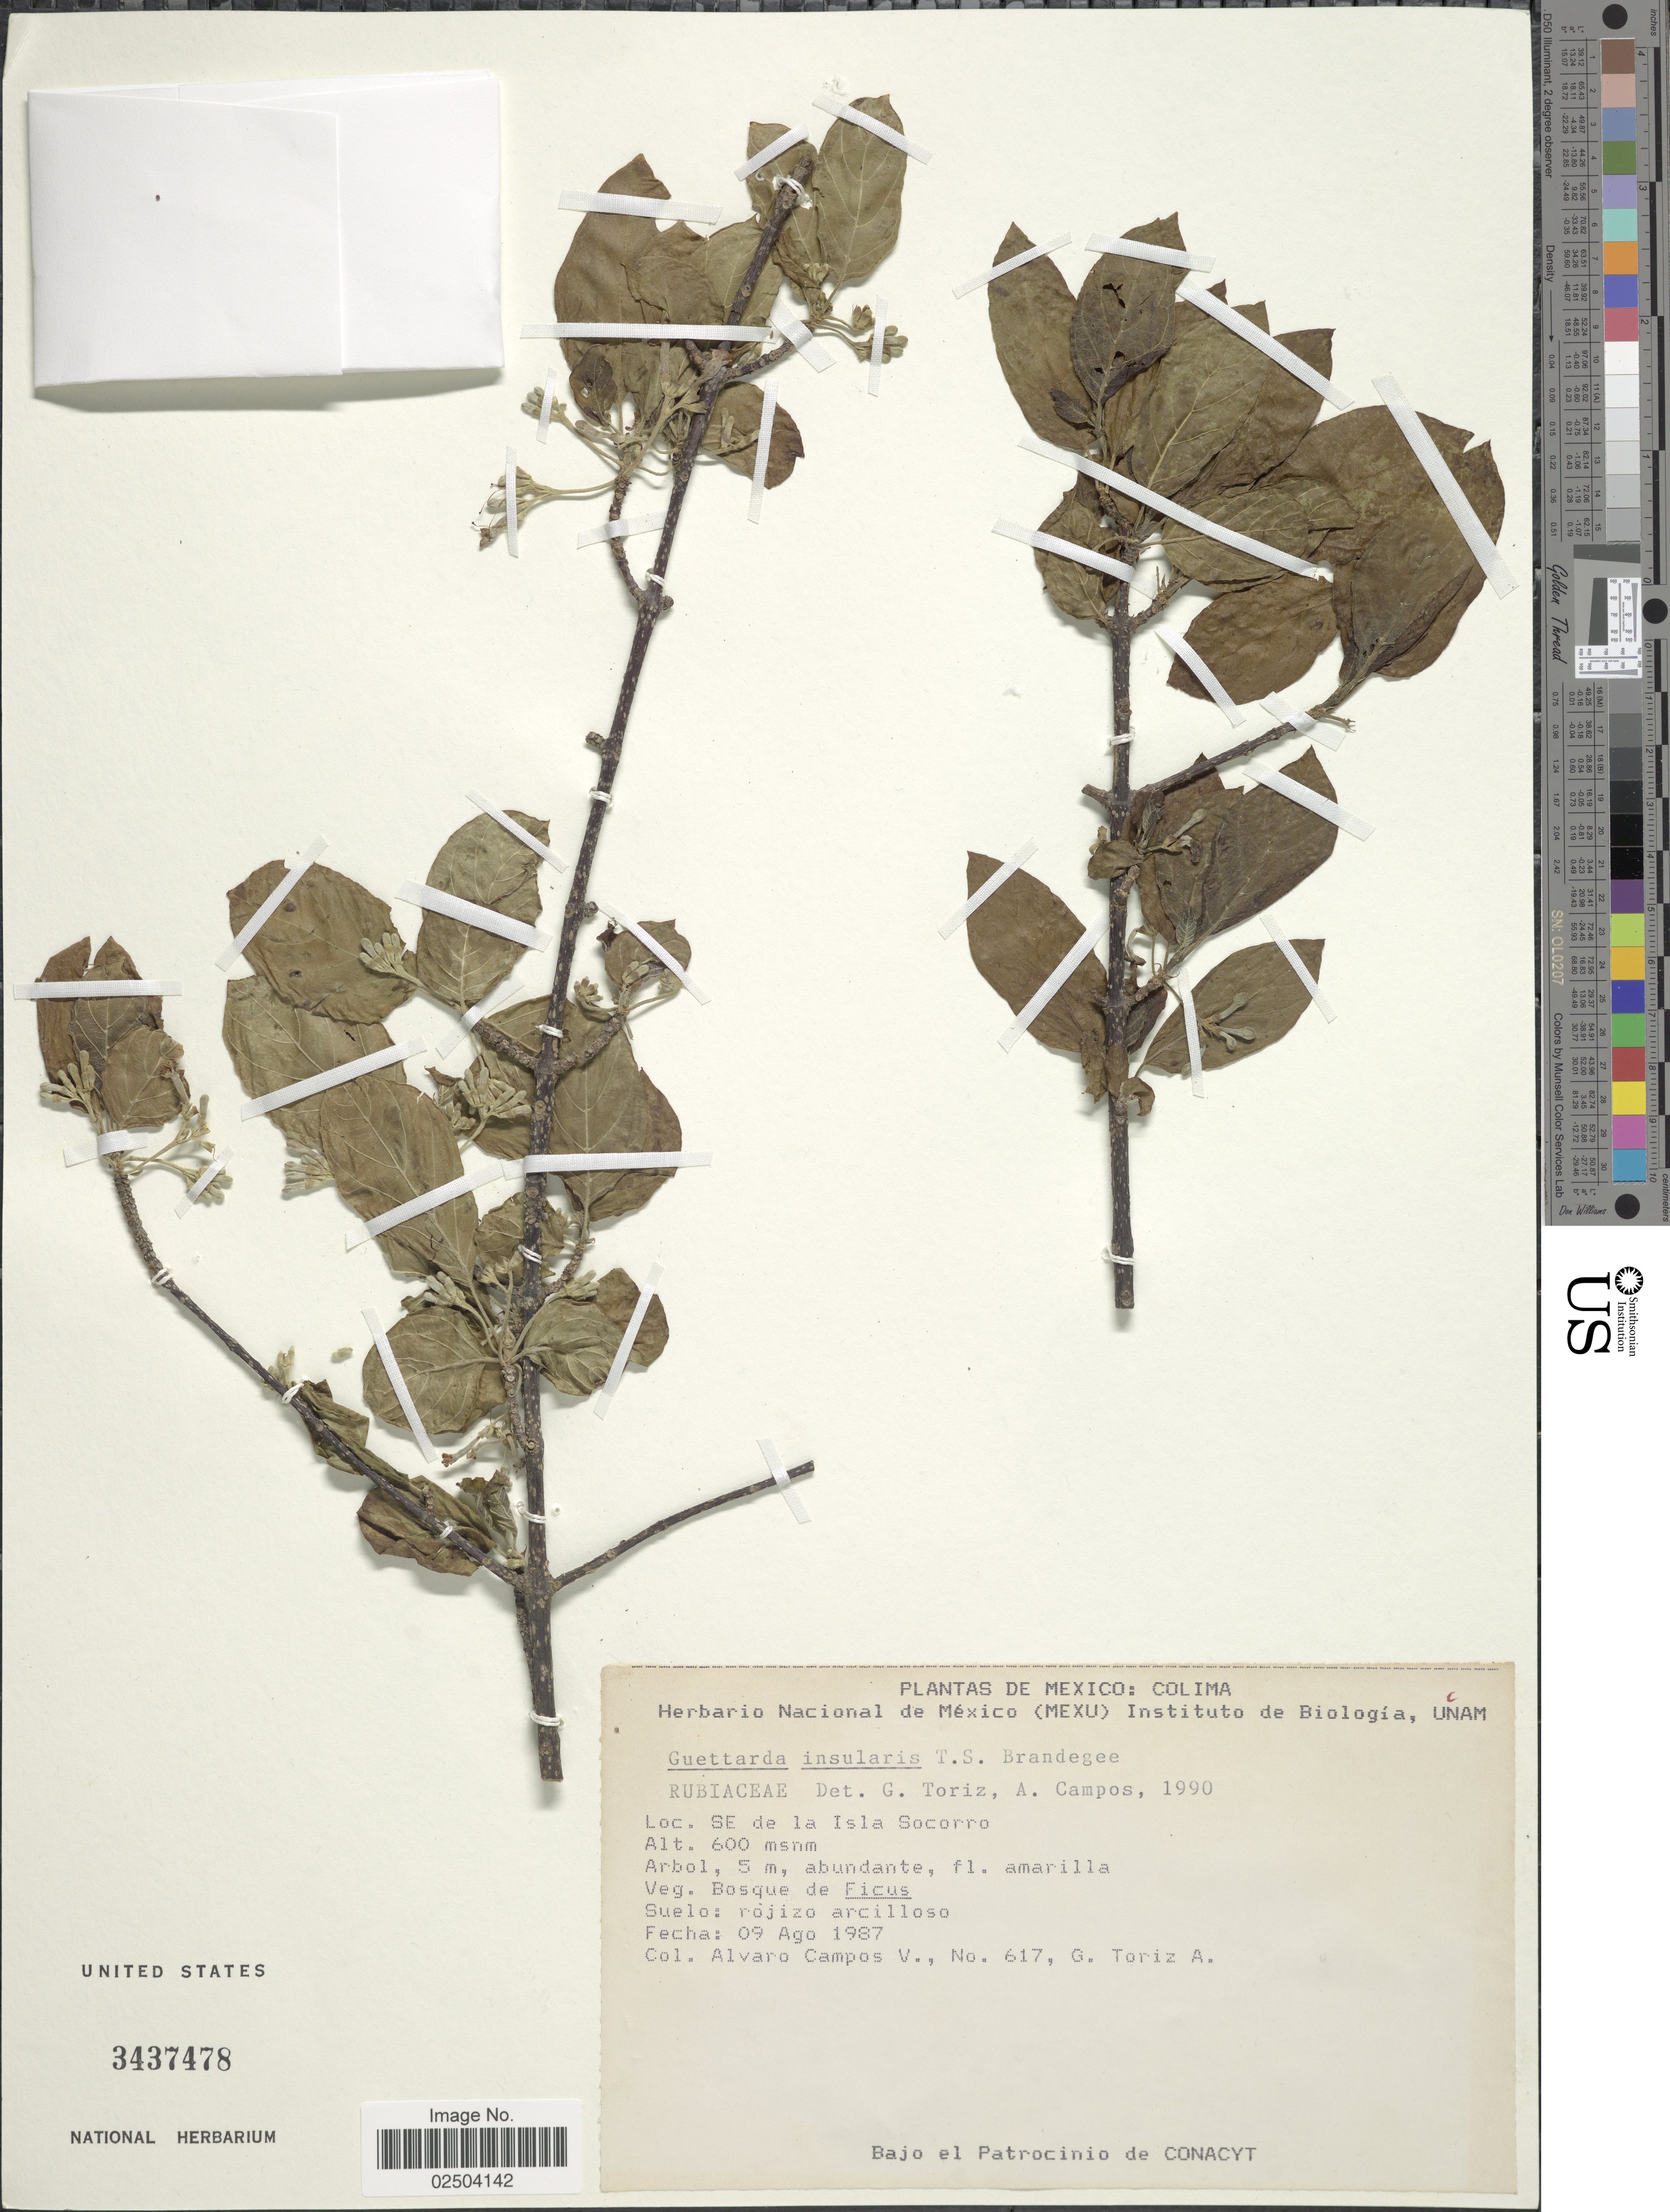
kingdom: Plantae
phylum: Tracheophyta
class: Magnoliopsida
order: Gentianales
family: Rubiaceae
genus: Guettarda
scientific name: Guettarda insularis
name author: Brandegee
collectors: A. Campos V. & G. Toriz A.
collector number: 617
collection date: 1987-08-09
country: Mexico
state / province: Colima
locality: SE de la Isla Socorro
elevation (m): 600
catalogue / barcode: US 3437478